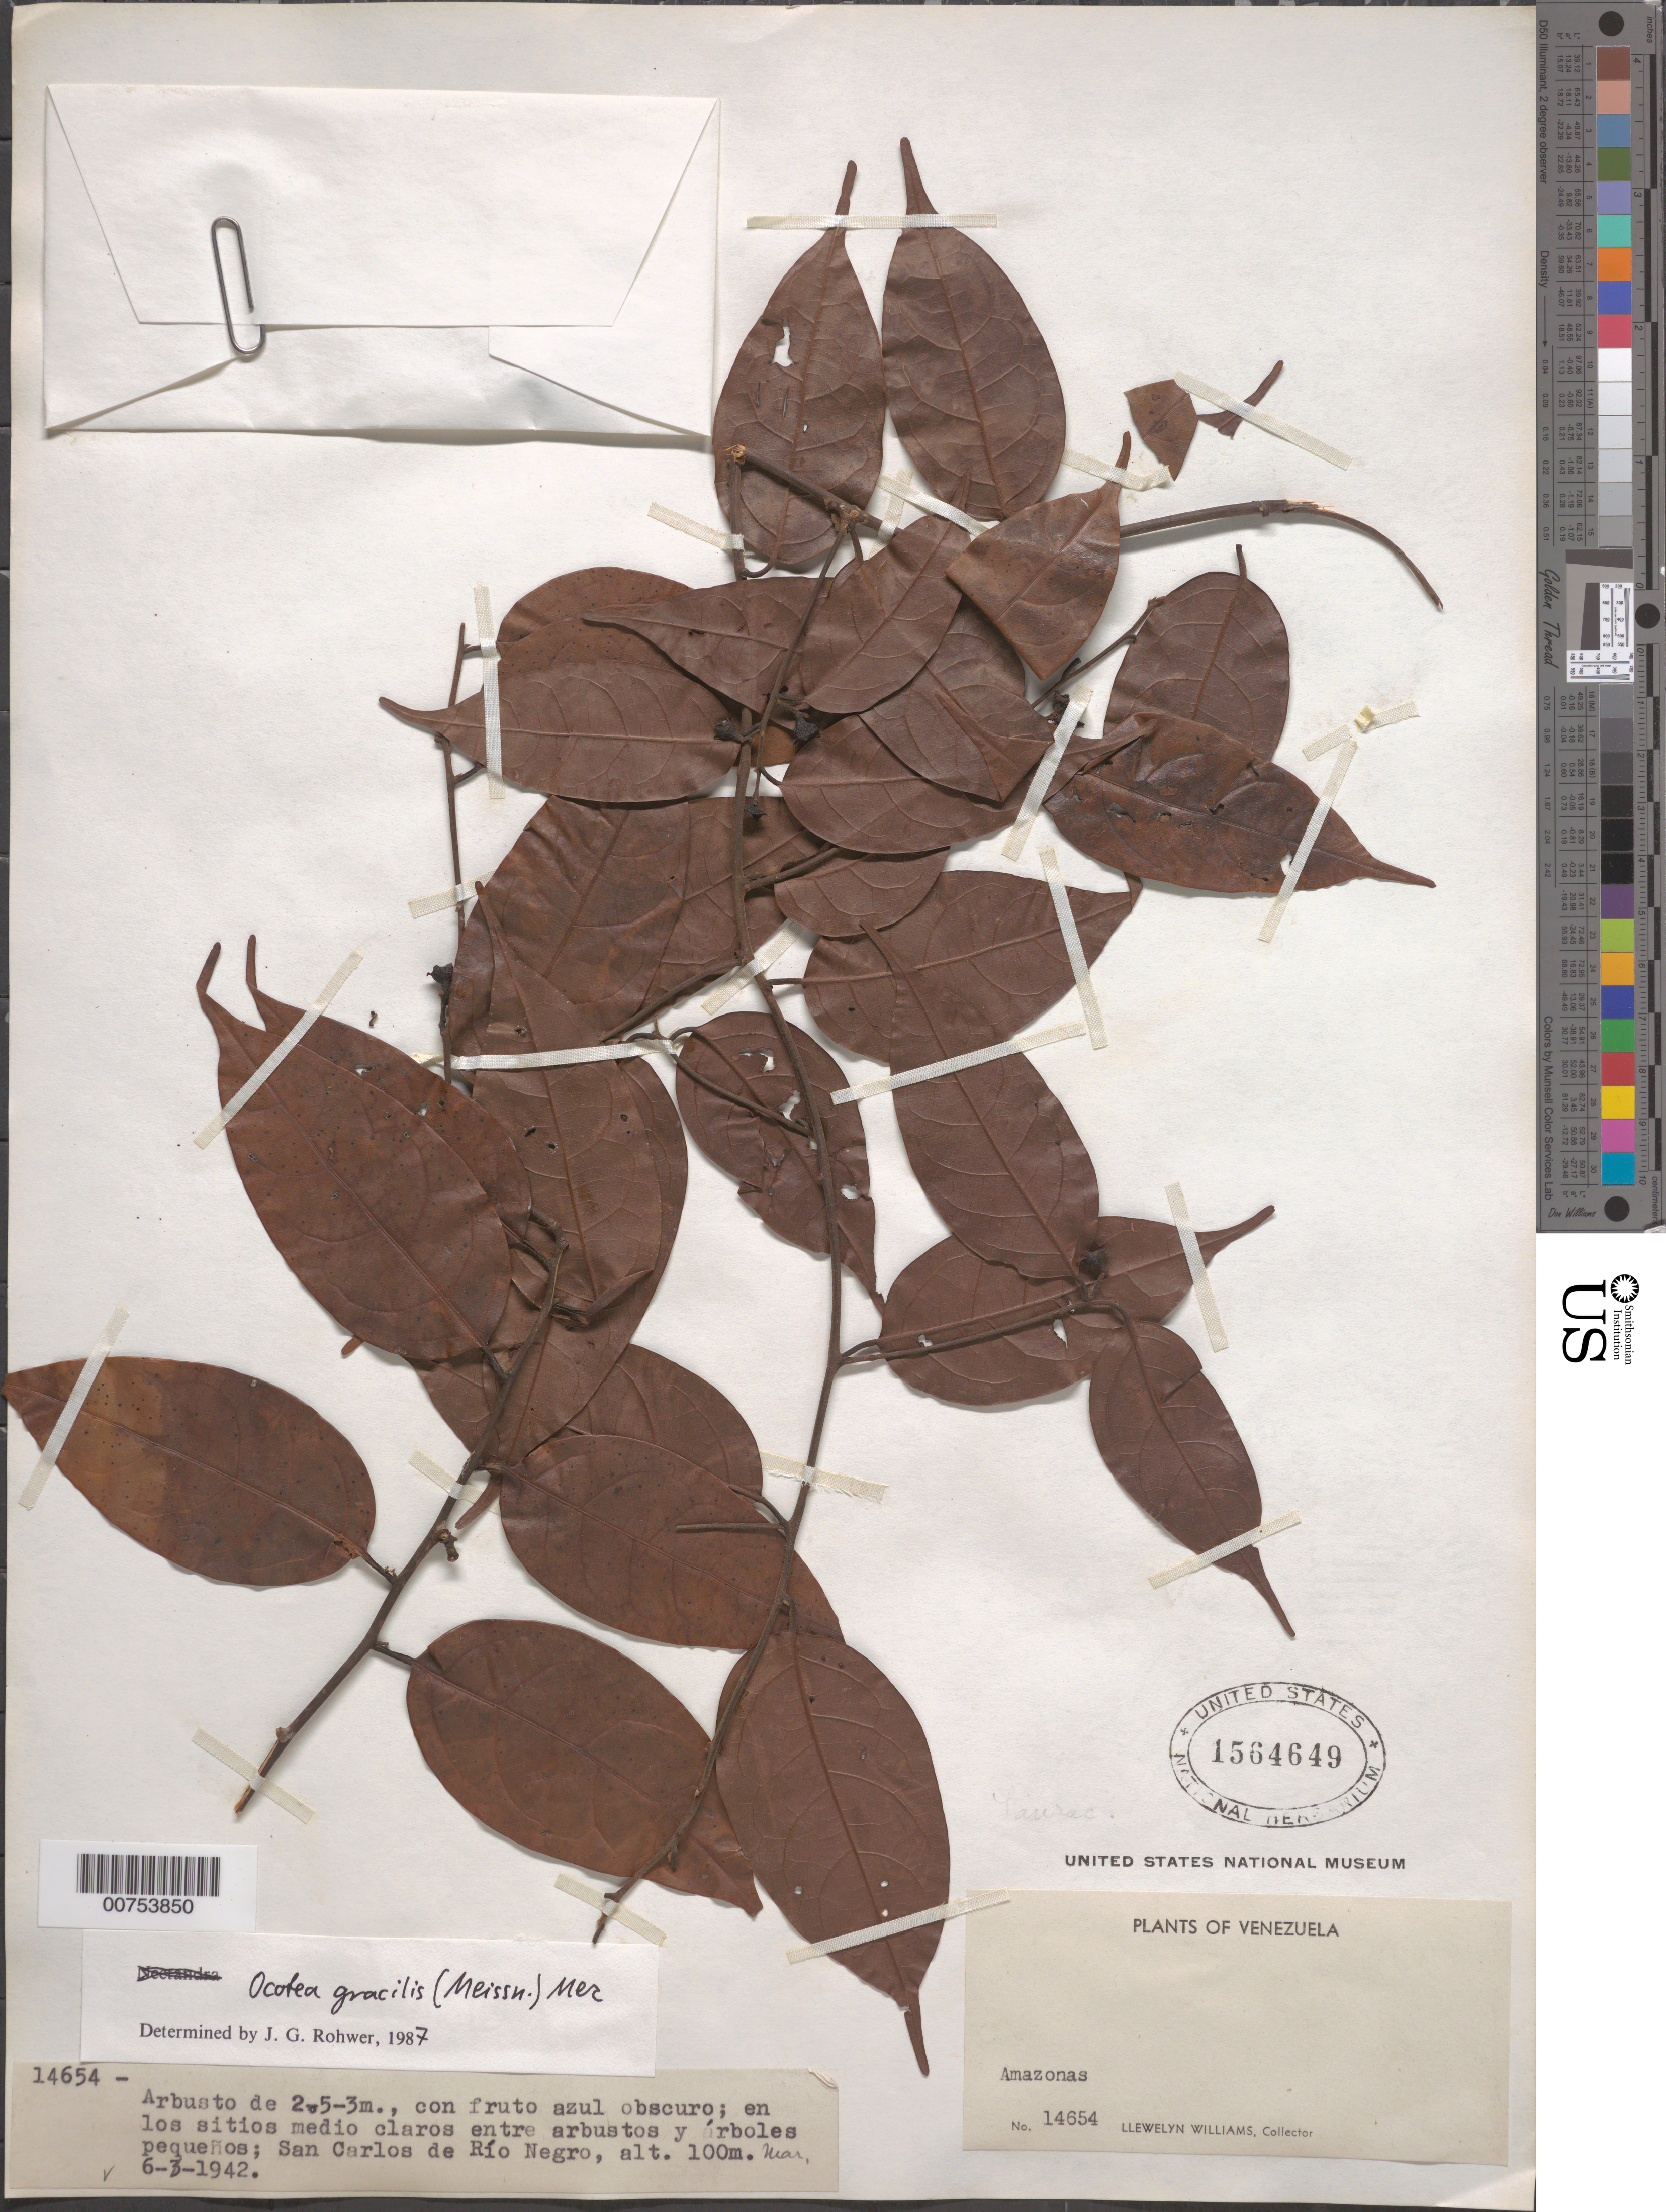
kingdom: Plantae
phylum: Tracheophyta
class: Magnoliopsida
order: Laurales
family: Lauraceae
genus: Ocotea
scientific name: Ocotea gracilis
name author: (Meisn.) Mez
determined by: Rohwer, J. G.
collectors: Ll. Williams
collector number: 14654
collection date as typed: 6-Mar-42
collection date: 1942-03-06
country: Venezuela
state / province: Amazonas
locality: San Carlos de Río Negro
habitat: Sitios medio claros entre arbustos y arboles pequenos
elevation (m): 100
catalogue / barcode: US 1564649